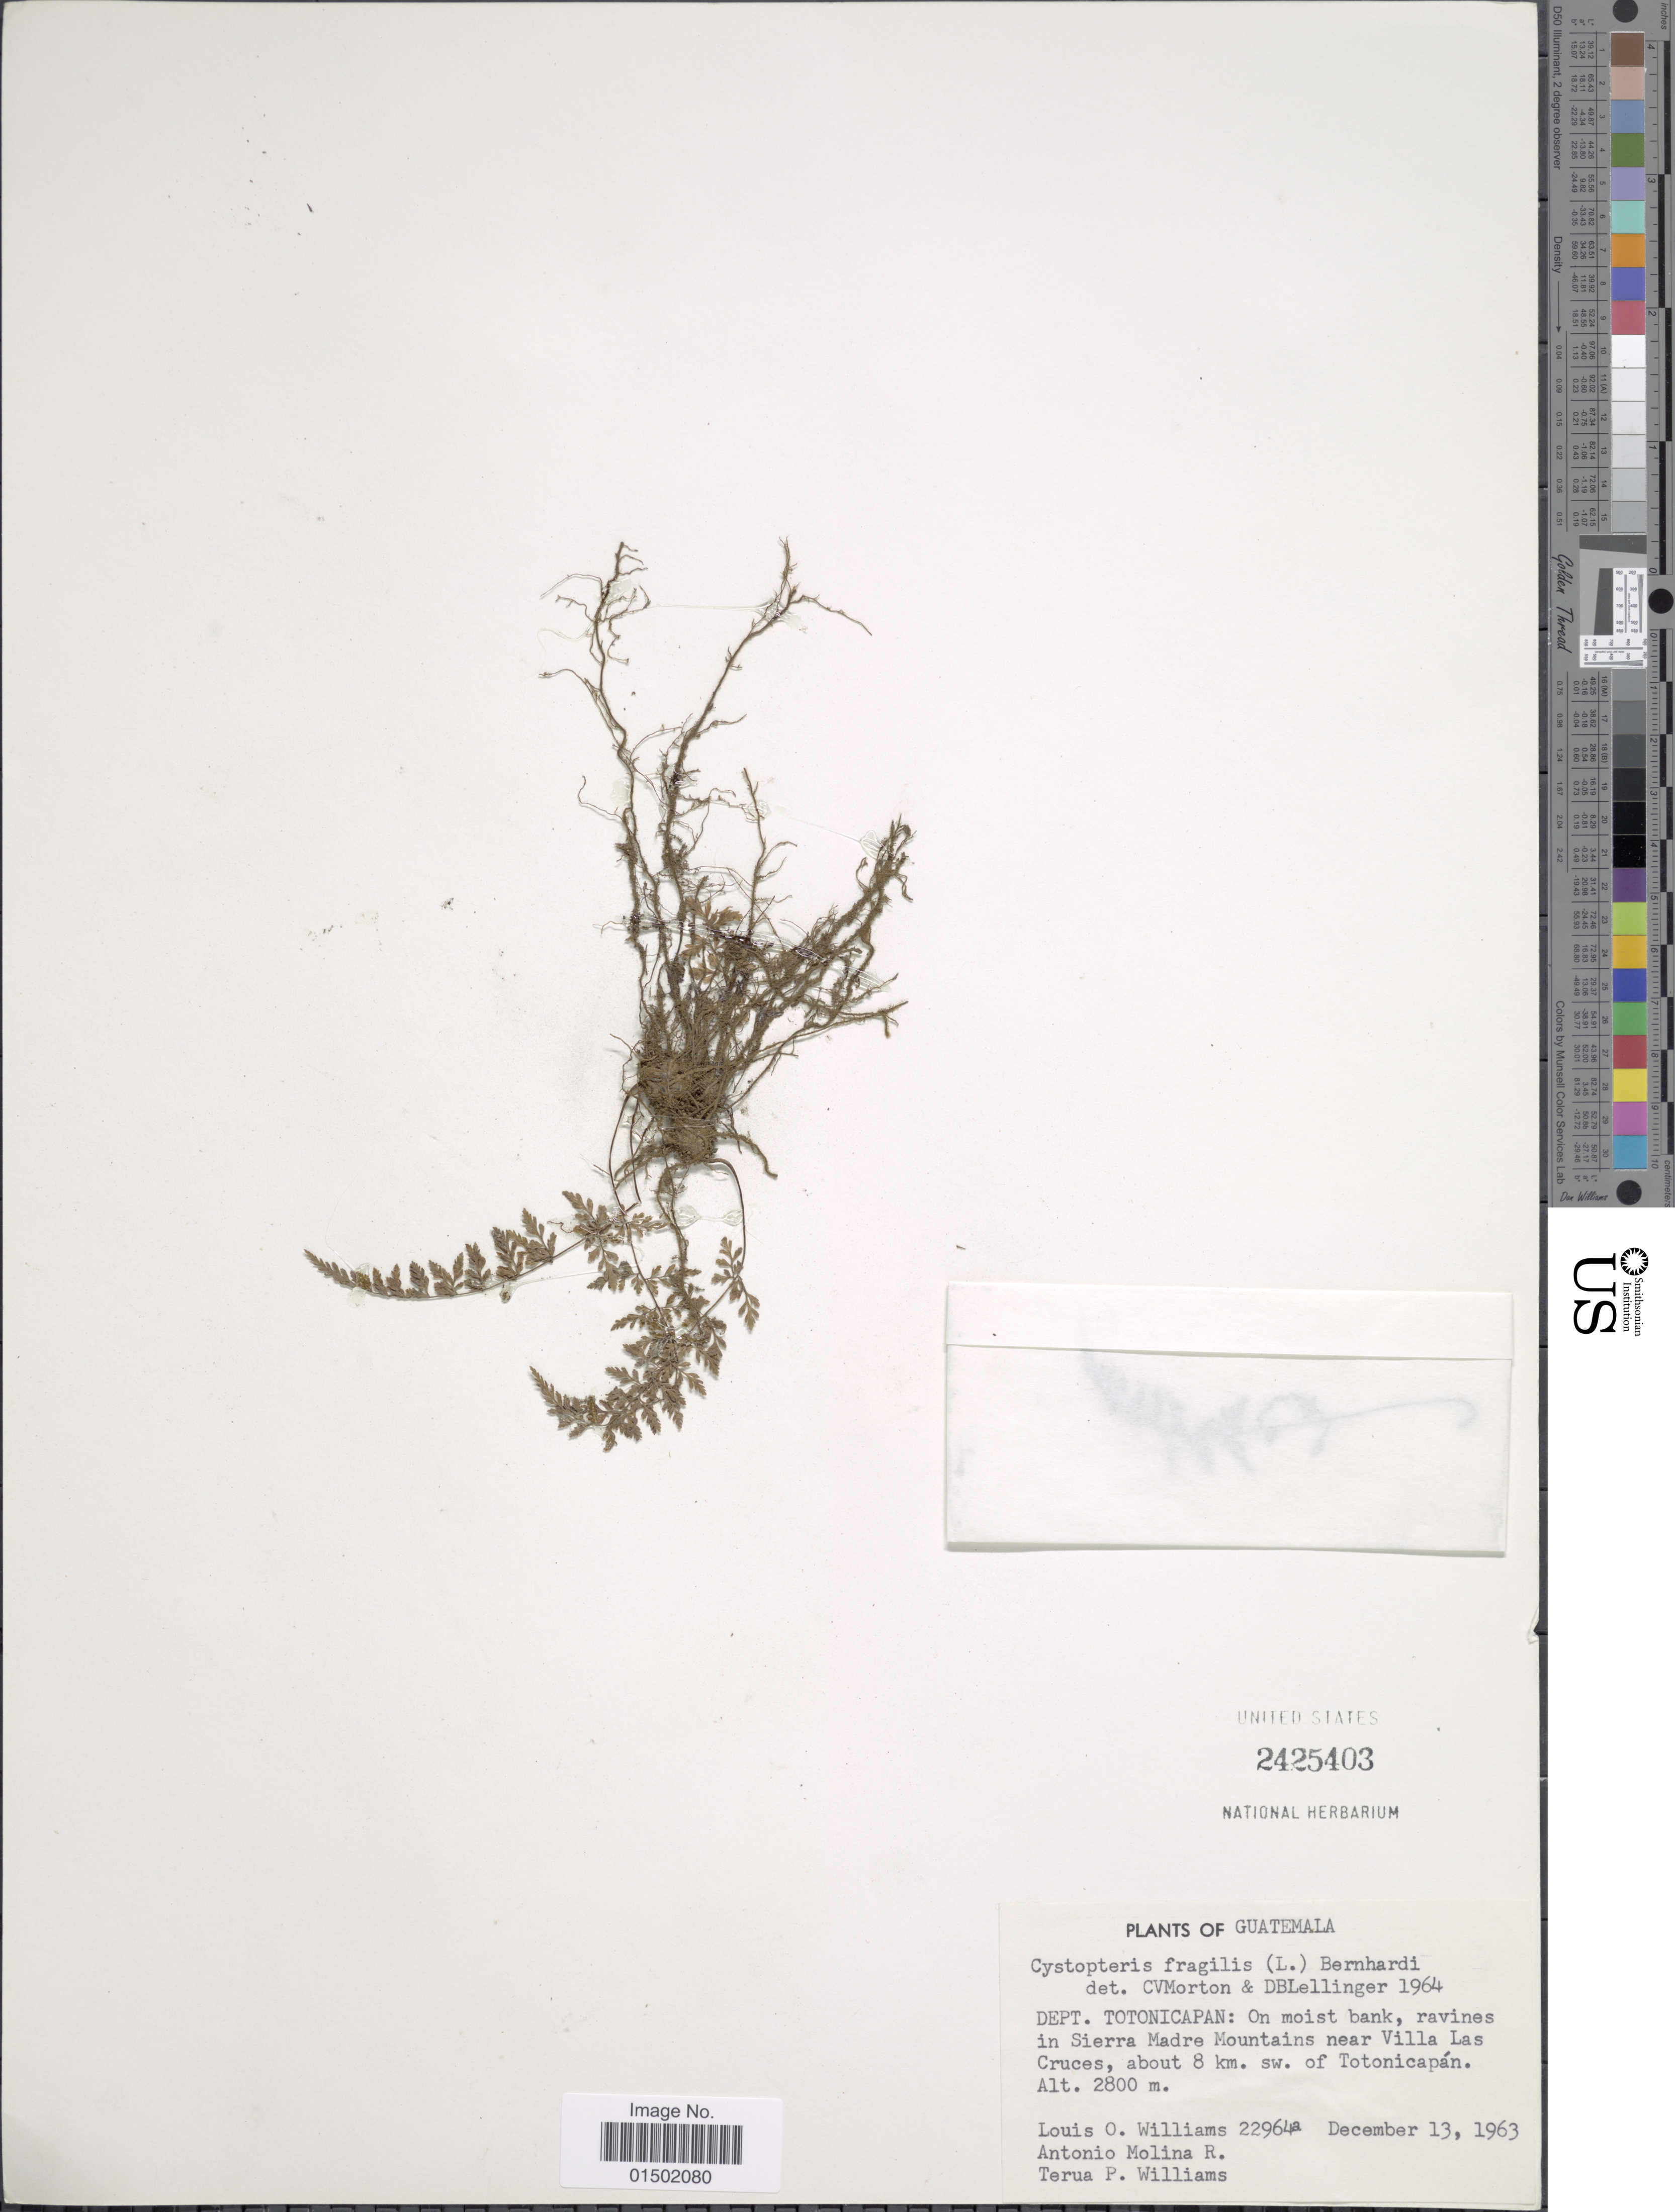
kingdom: Plantae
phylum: Tracheophyta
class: Polypodiopsida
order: Polypodiales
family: Cystopteridaceae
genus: Cystopteris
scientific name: Cystopteris fragilis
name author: (L.) Bernh.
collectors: L. O. Williams, A. Molina R. & T. P. Williams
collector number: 22964a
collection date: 1963-12-13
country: Guatemala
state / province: Totonicapan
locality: Dept. Totonicapan: On moist bank, ravines in Sierra Madre Mountains near Villa Las Cruces, about 8 km. sw. of Totonicapan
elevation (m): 2800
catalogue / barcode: US 2425403